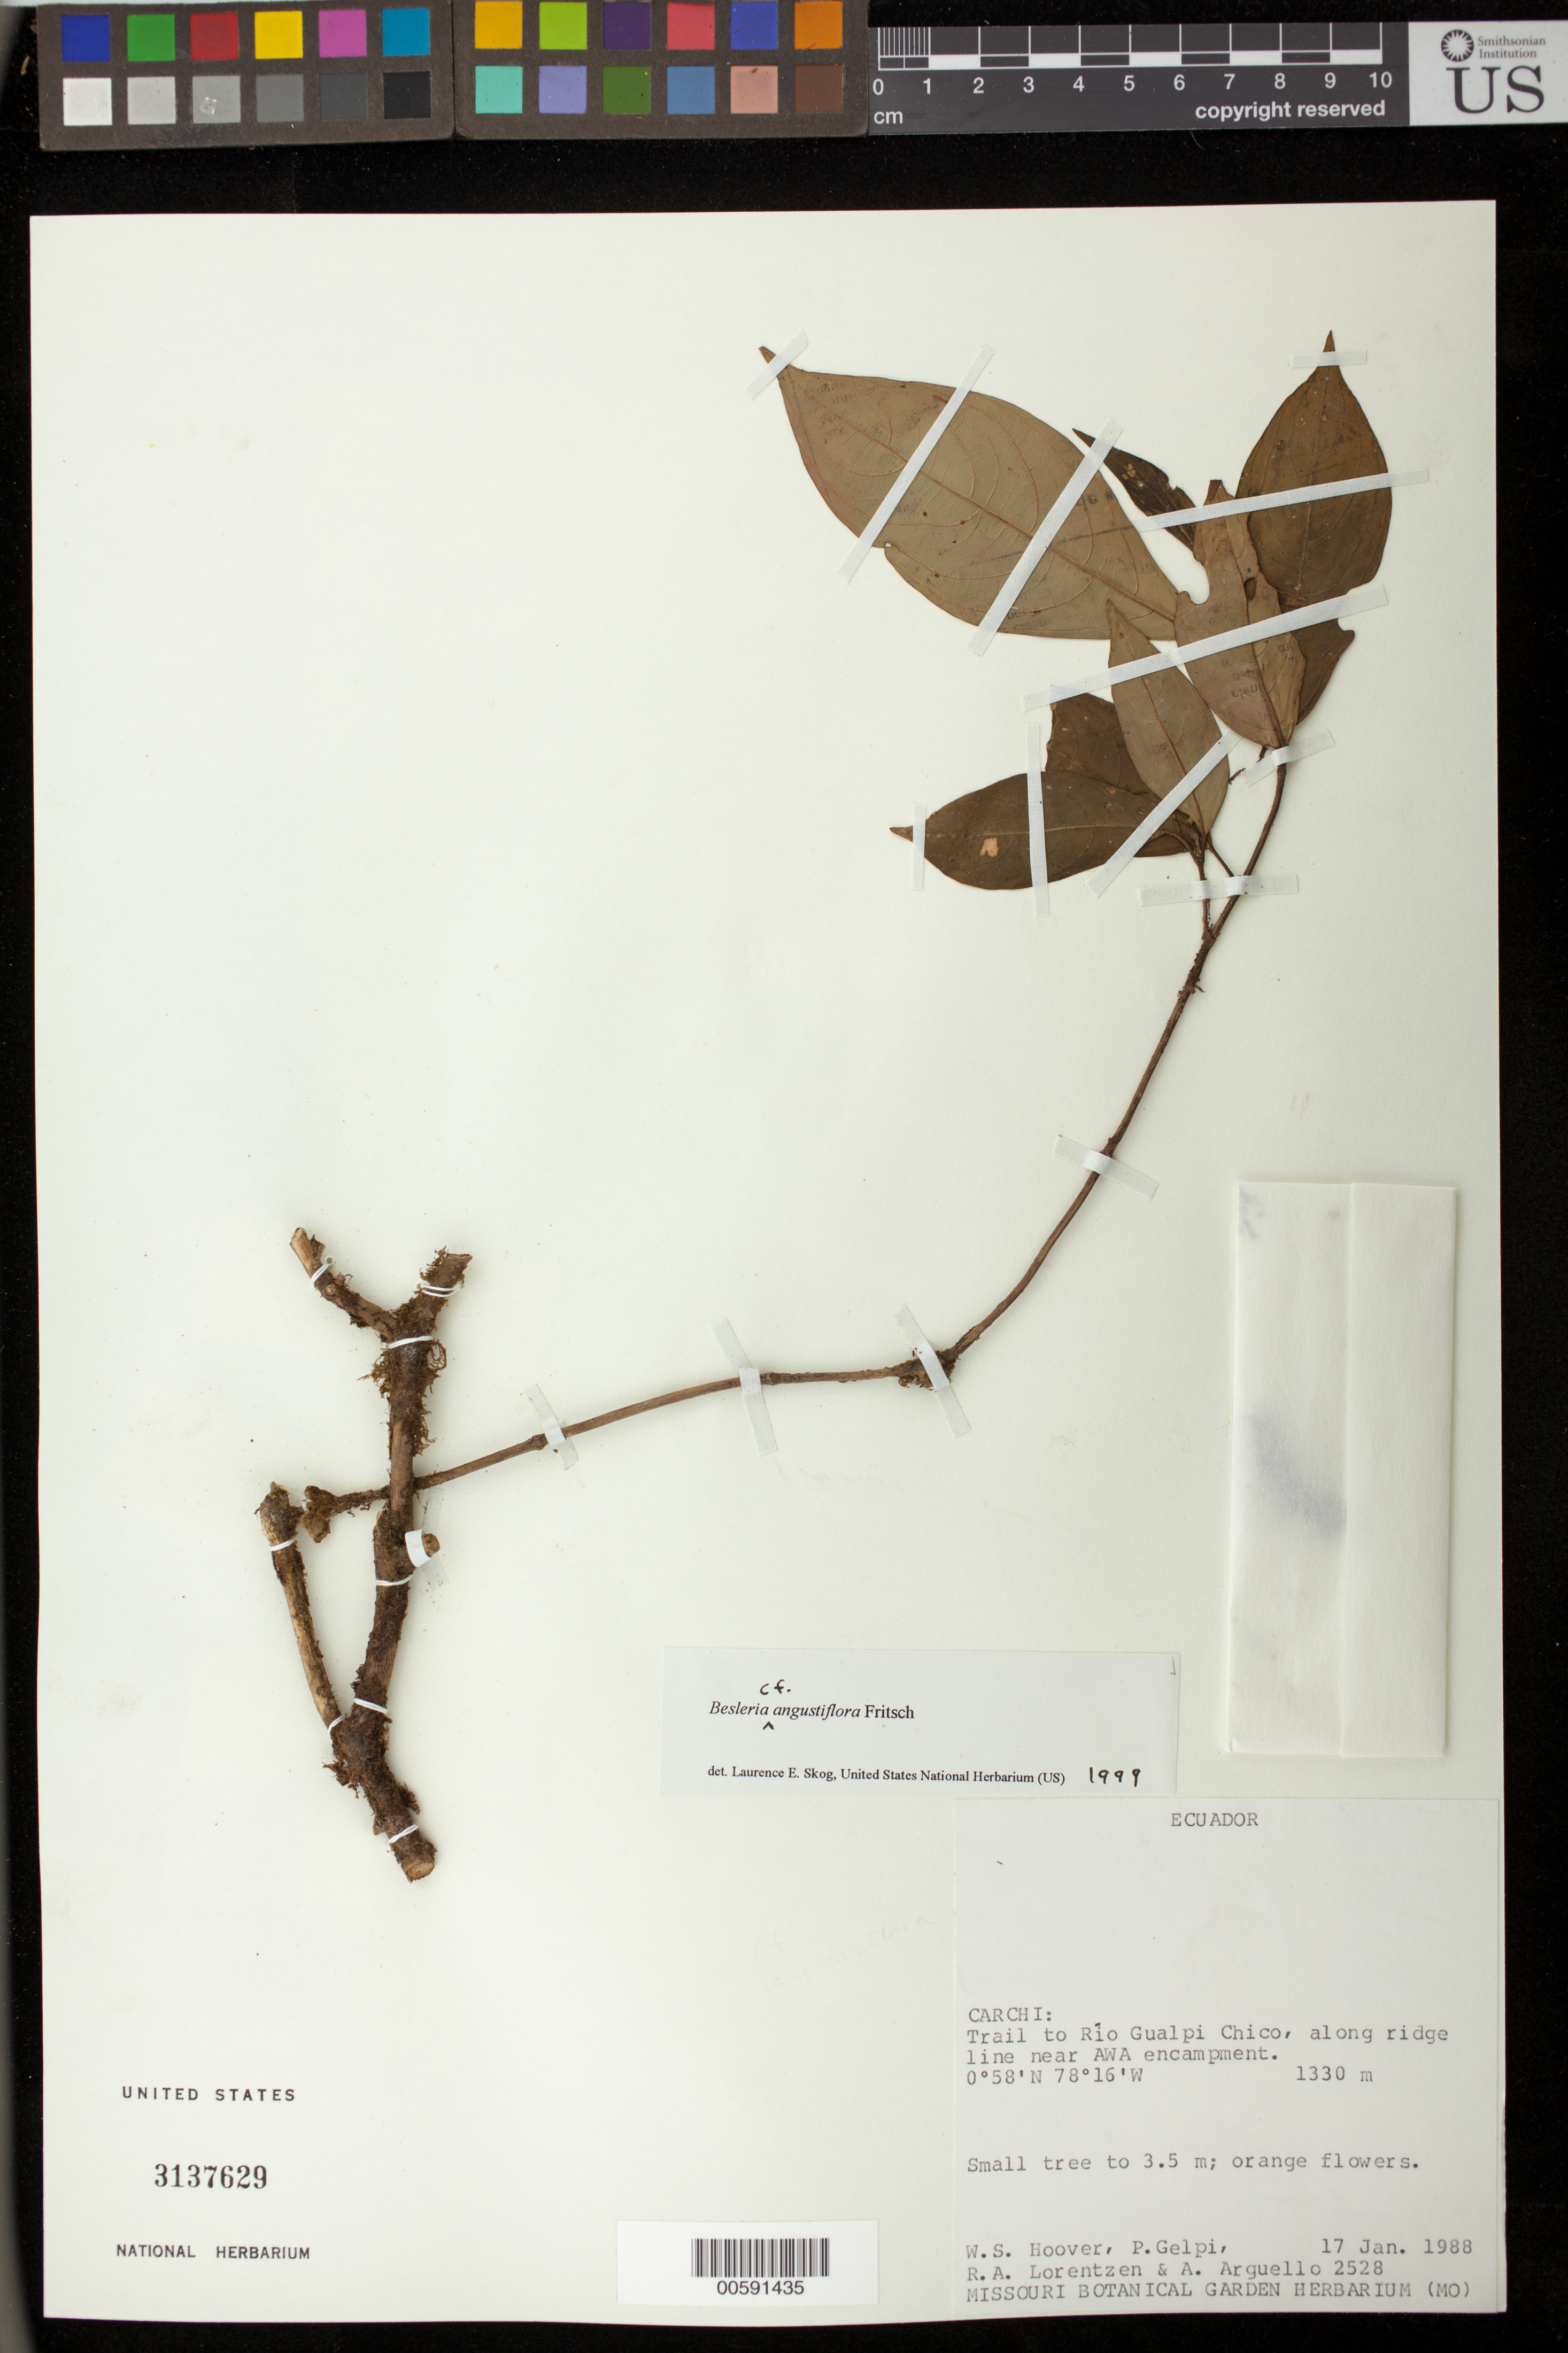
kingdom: Plantae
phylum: Tracheophyta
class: Magnoliopsida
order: Lamiales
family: Gesneriaceae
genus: Besleria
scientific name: Besleria angustiflora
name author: Fritsch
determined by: Skog, Laurence E.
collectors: W. S. Hoover, P. Gelpi, R. Lorentzen & A. Arguello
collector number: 2528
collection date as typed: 17 Jan 1988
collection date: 1988-01-17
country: Ecuador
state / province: Carchi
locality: Trail to Río Gualpi Chico, along ridge line near Awa encampment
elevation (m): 1330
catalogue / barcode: US 3137629